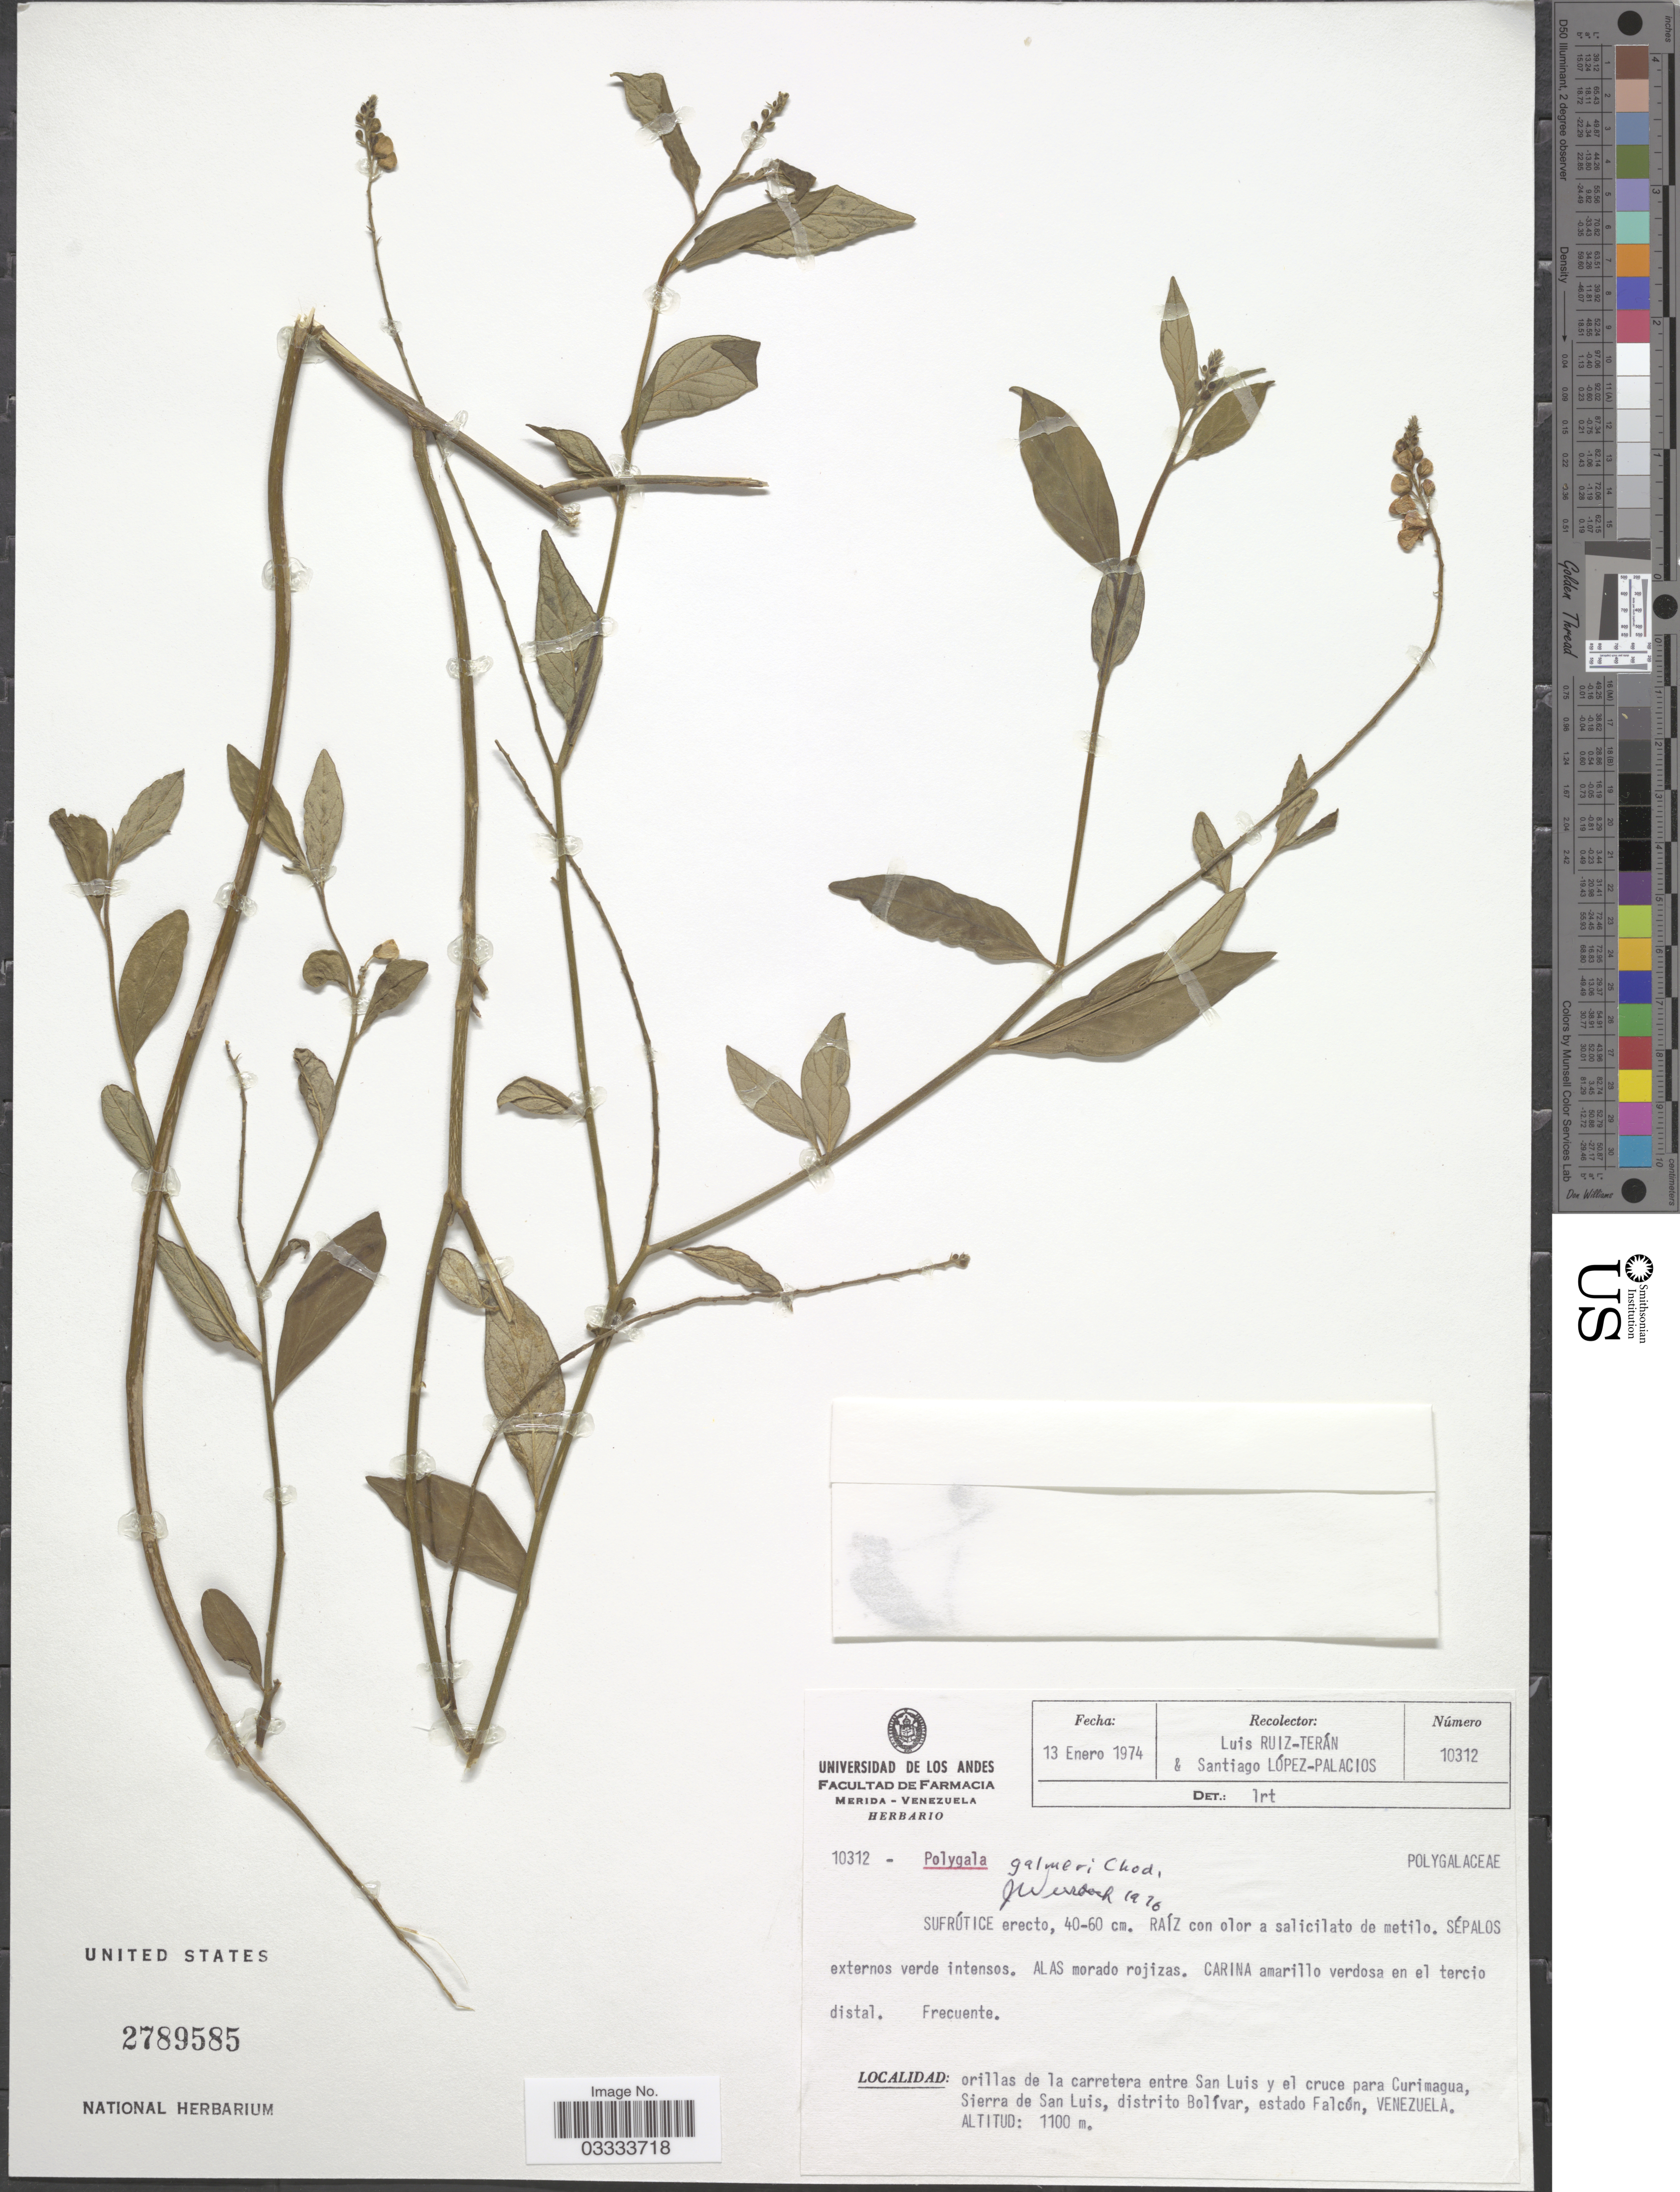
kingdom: Plantae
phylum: Tracheophyta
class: Magnoliopsida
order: Fabales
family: Polygalaceae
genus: Asemeia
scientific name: Asemeia galmeri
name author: (Chodat) J.F.B. Pastore & J.R. Abbott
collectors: L. E. Ruíz-Terán & S. López-Palacios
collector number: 10312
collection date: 1974-01-13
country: Venezuela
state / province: Falcón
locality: Orillas de la carretera entre San Luis y el cruce para Curimagua, Sierra de San Luis, distrito Bolívar.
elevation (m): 1100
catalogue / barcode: US 2789585